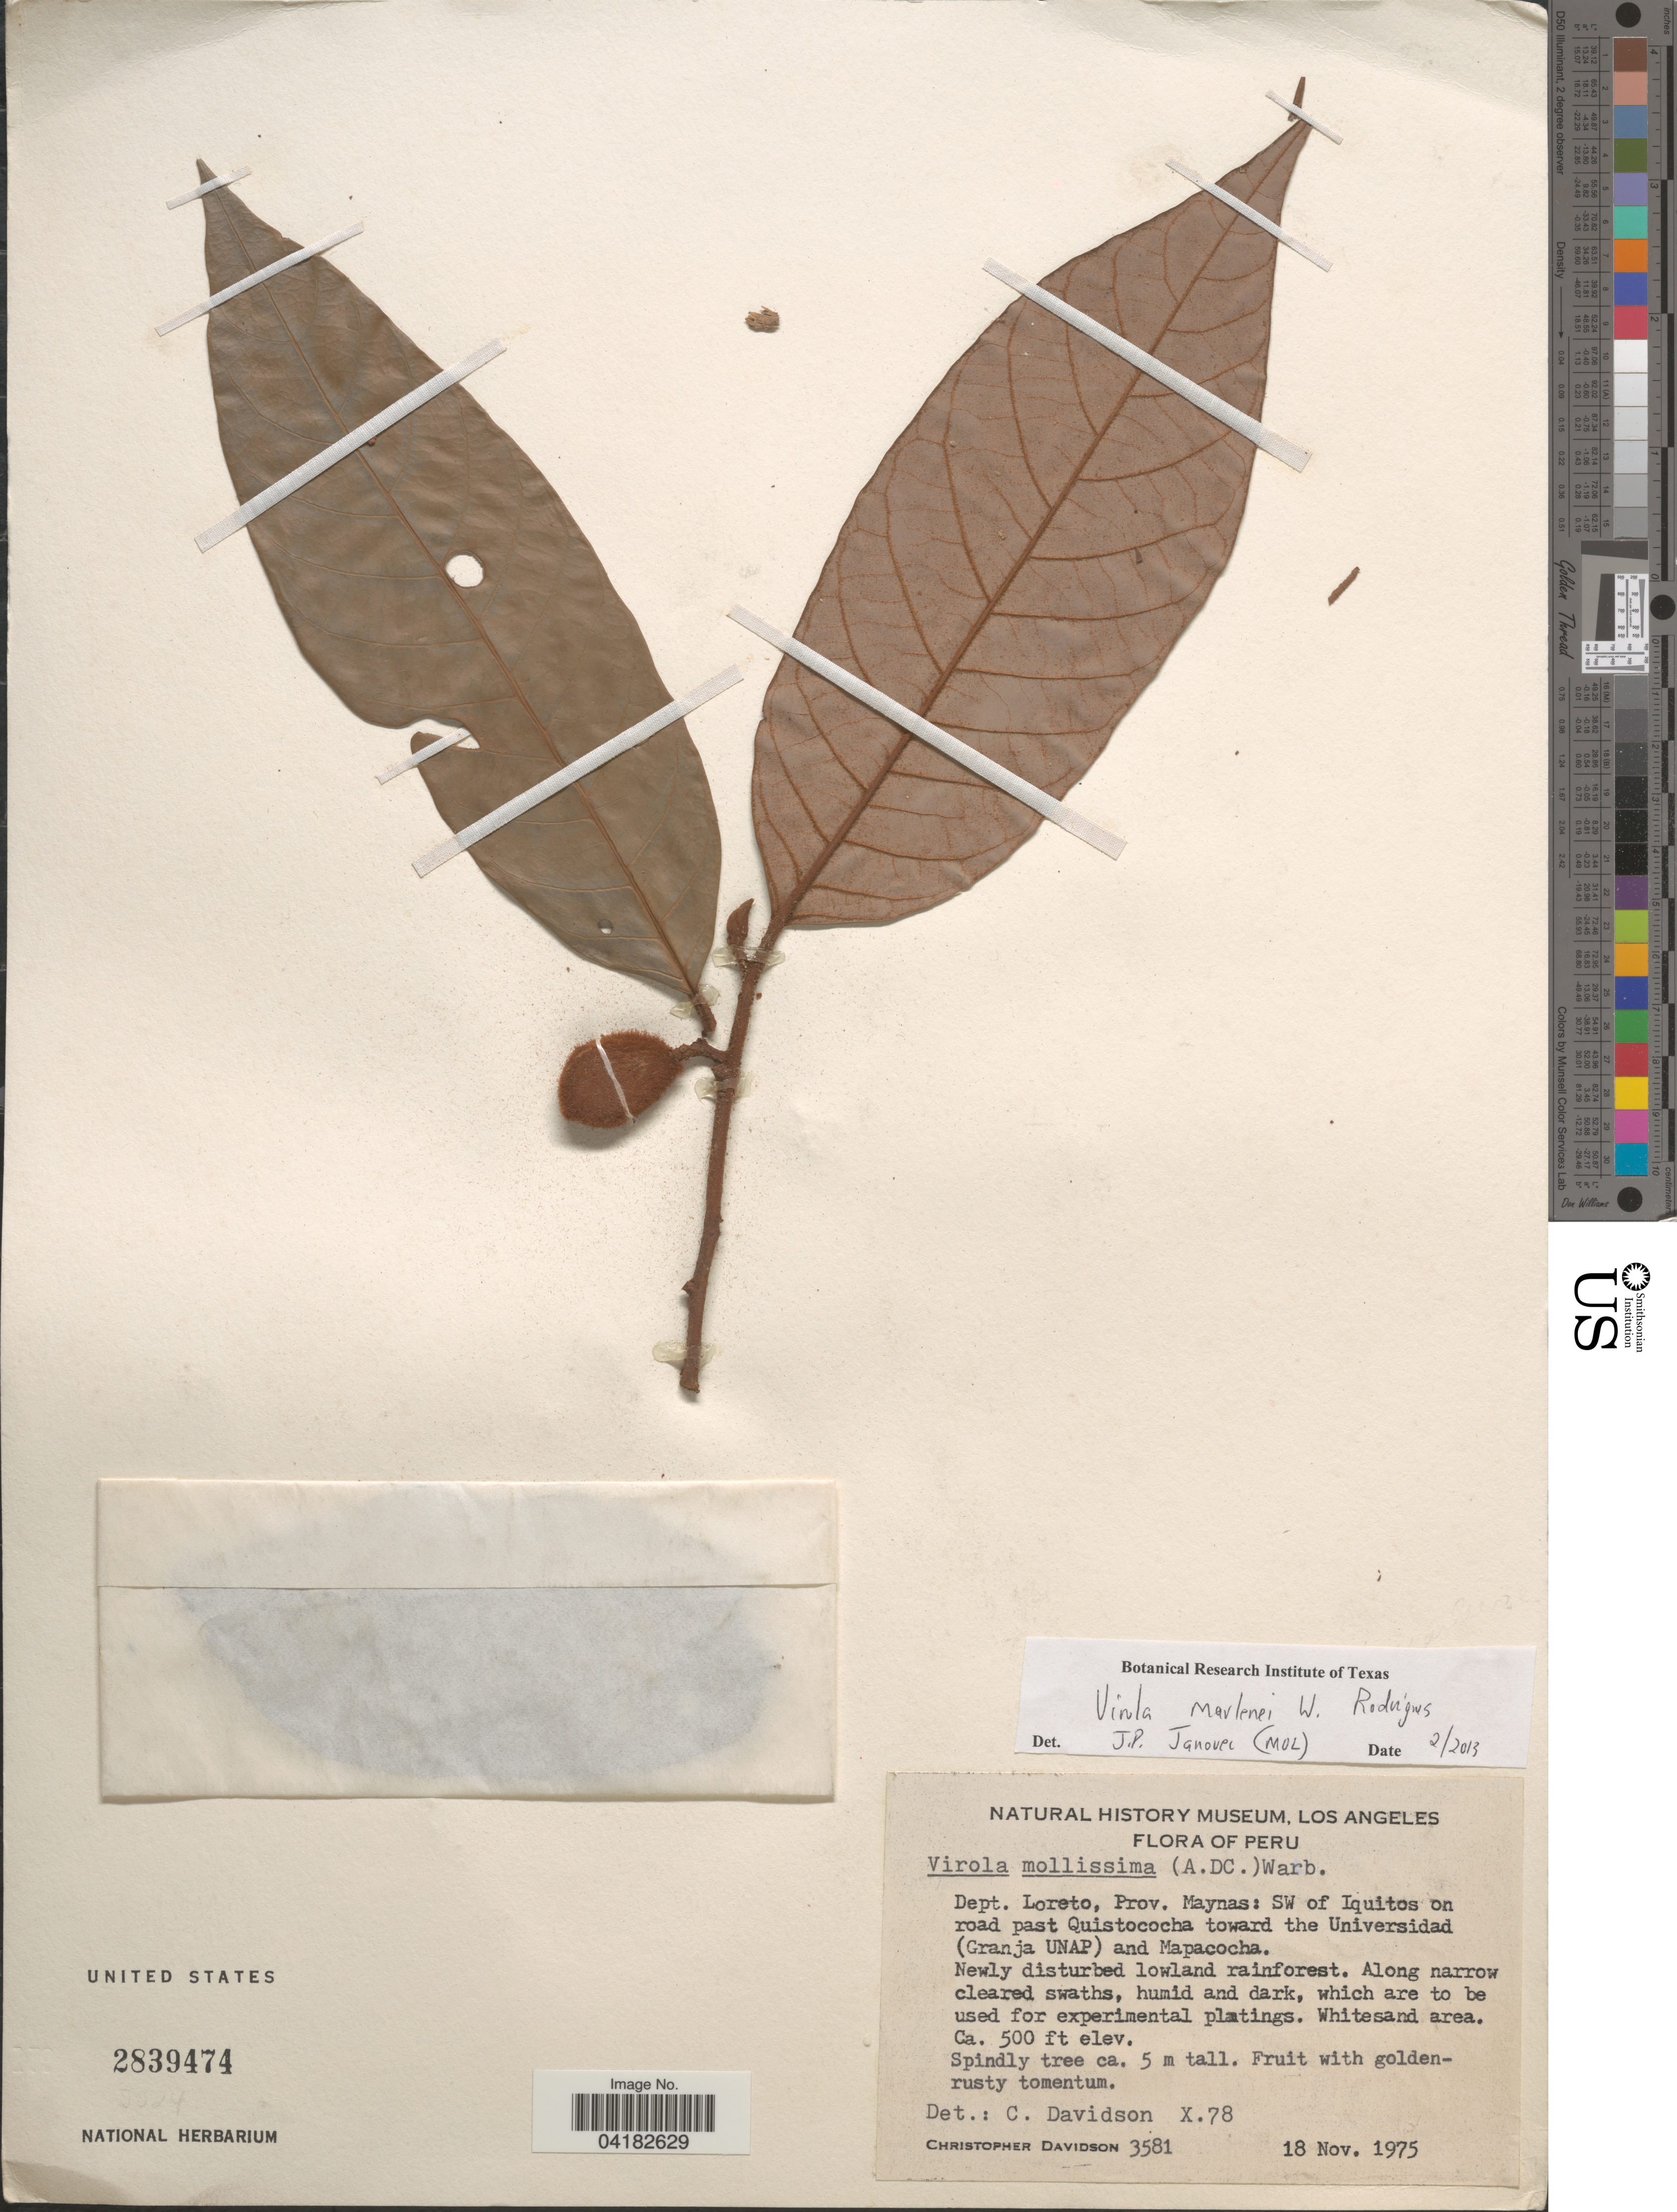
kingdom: Plantae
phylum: Tracheophyta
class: Magnoliopsida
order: Magnoliales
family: Myristicaceae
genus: Virola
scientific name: Virola mollissima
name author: Warb.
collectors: C. Davidson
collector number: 3581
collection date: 1975-11-18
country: Peru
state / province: Loreto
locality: Dept. Loreto, Prov. Maynas: SW of Iquitos on road past Quistococha toward the Universidad (Granja UNAP) and Mapacocha.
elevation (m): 152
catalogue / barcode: US 2839474